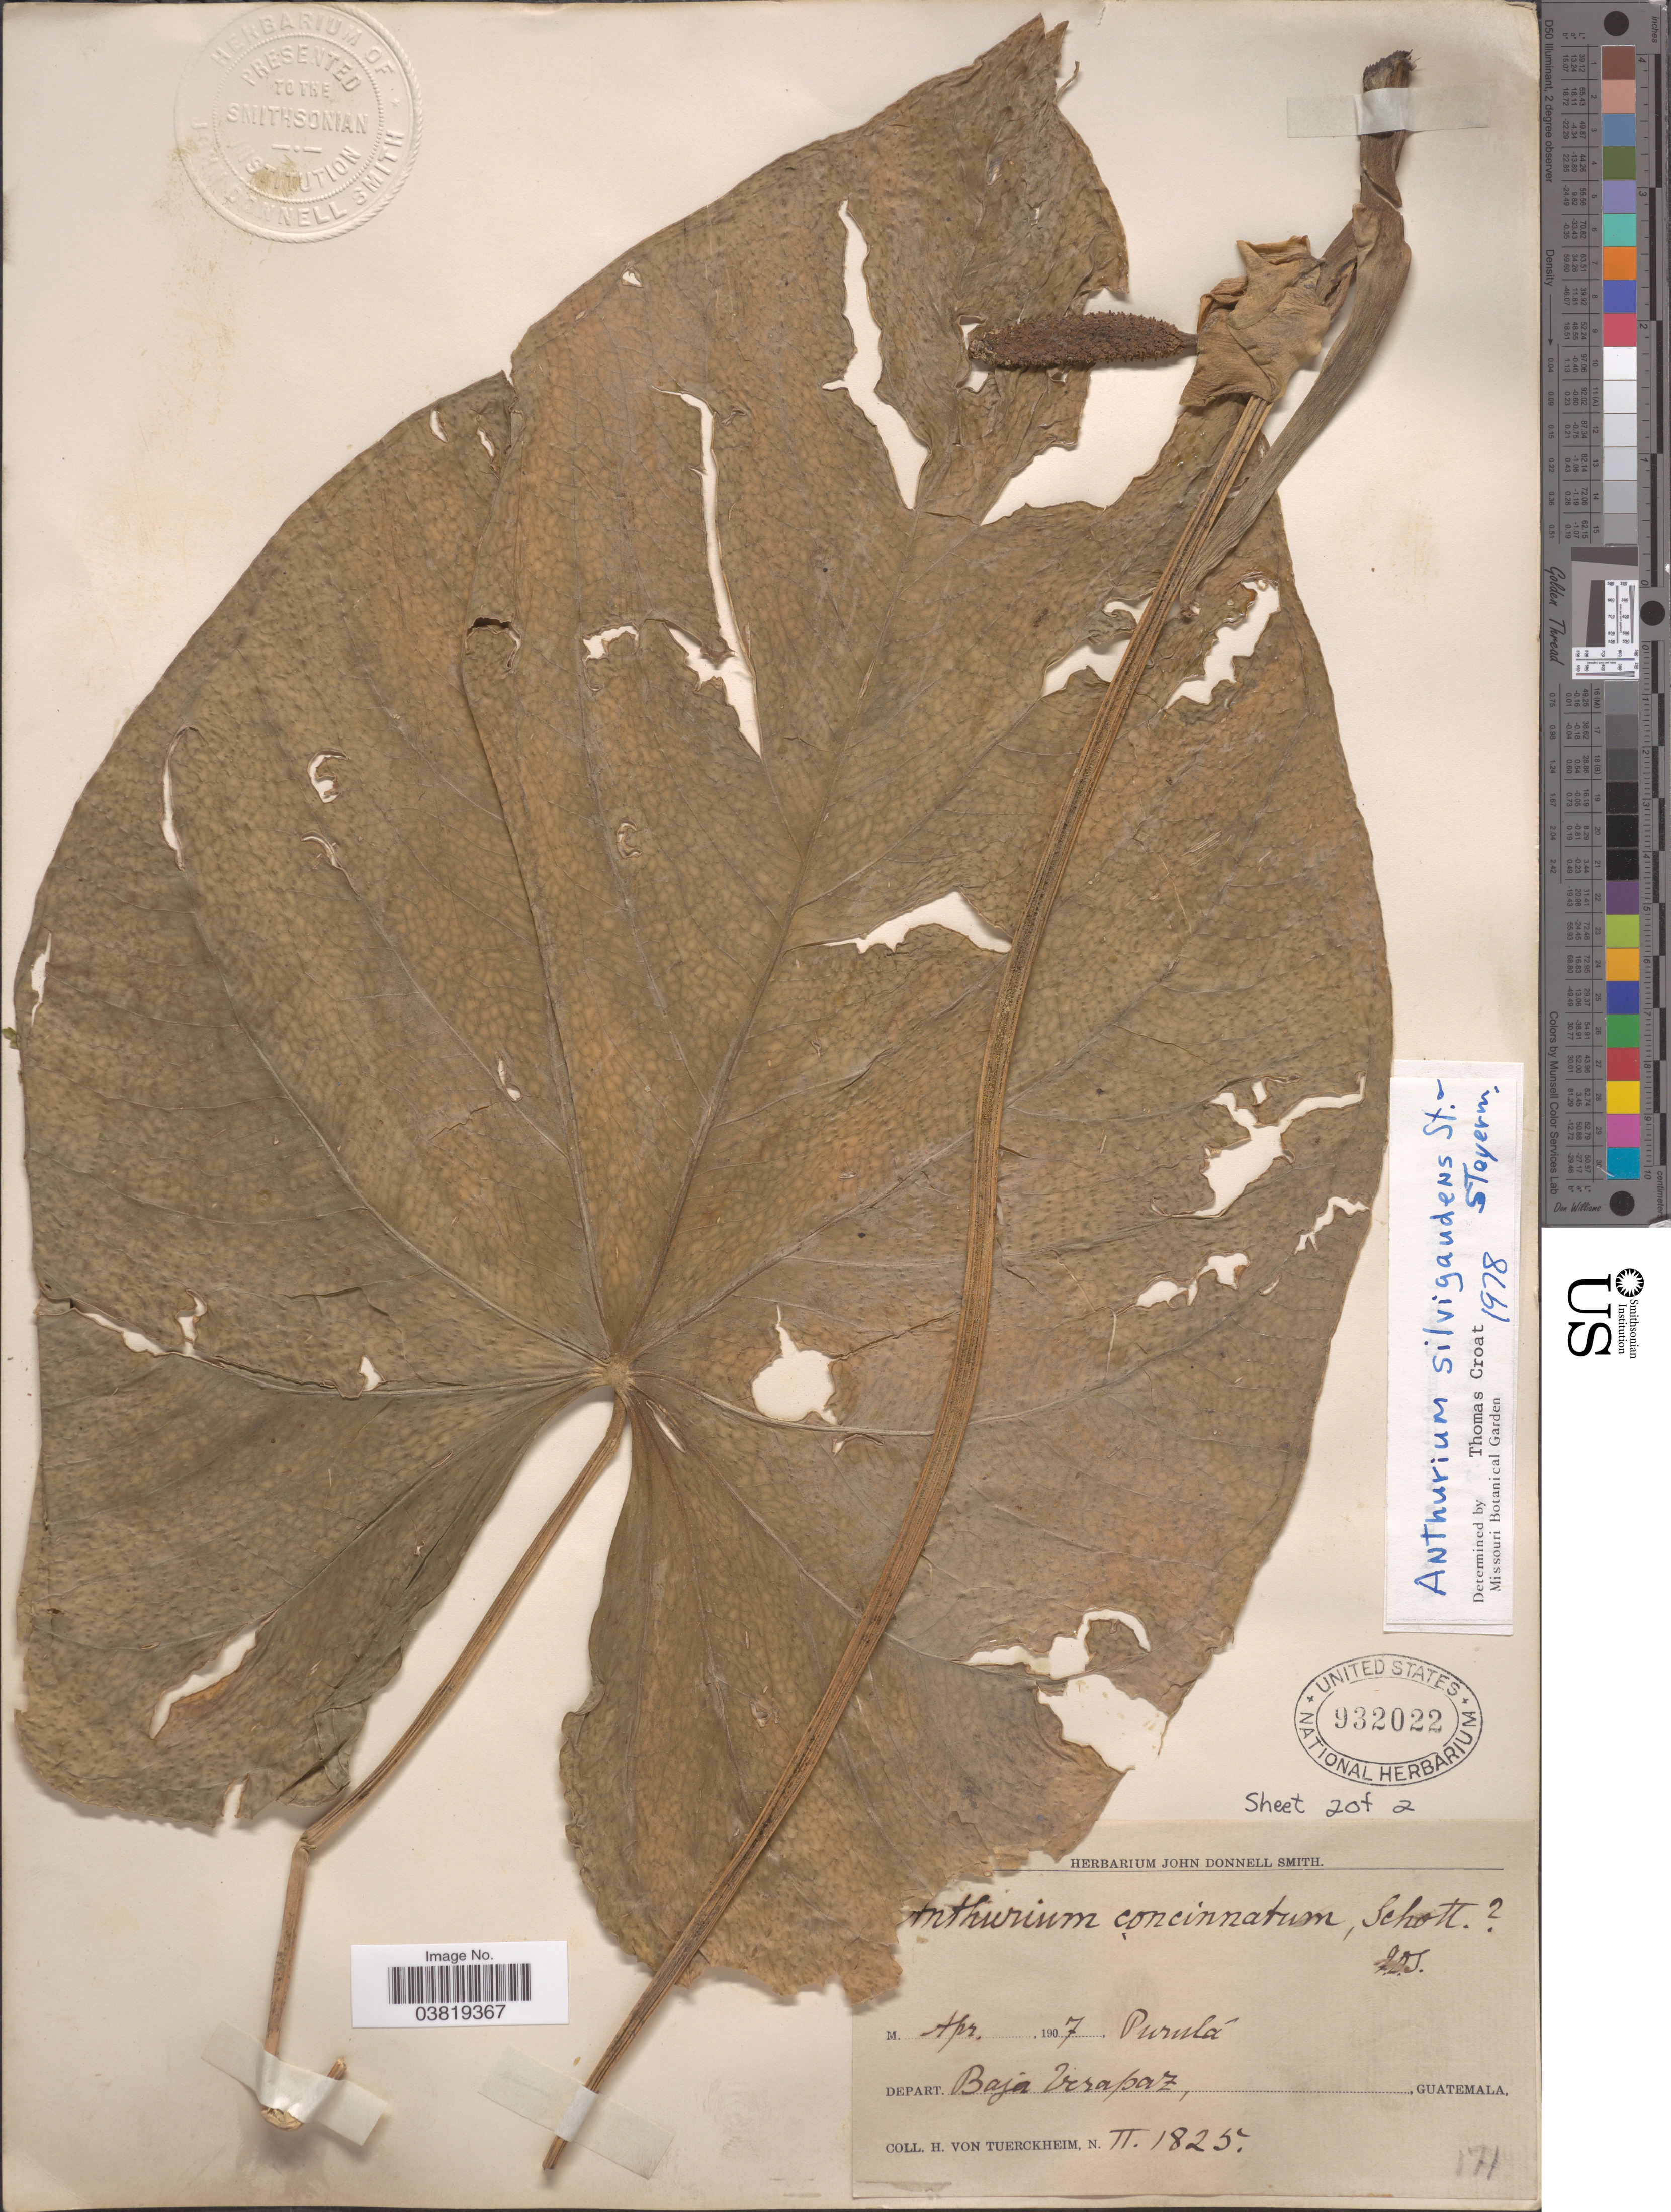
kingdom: Plantae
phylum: Tracheophyta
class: Liliopsida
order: Alismatales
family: Araceae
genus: Anthurium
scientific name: Anthurium silvigaudens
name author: Standl. & Steyerm.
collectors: H. von Türckheim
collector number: II1825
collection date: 1907-04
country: Guatemala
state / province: Baja Verapaz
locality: Purulá. Depart. Baja Verapaz.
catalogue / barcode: US 932022